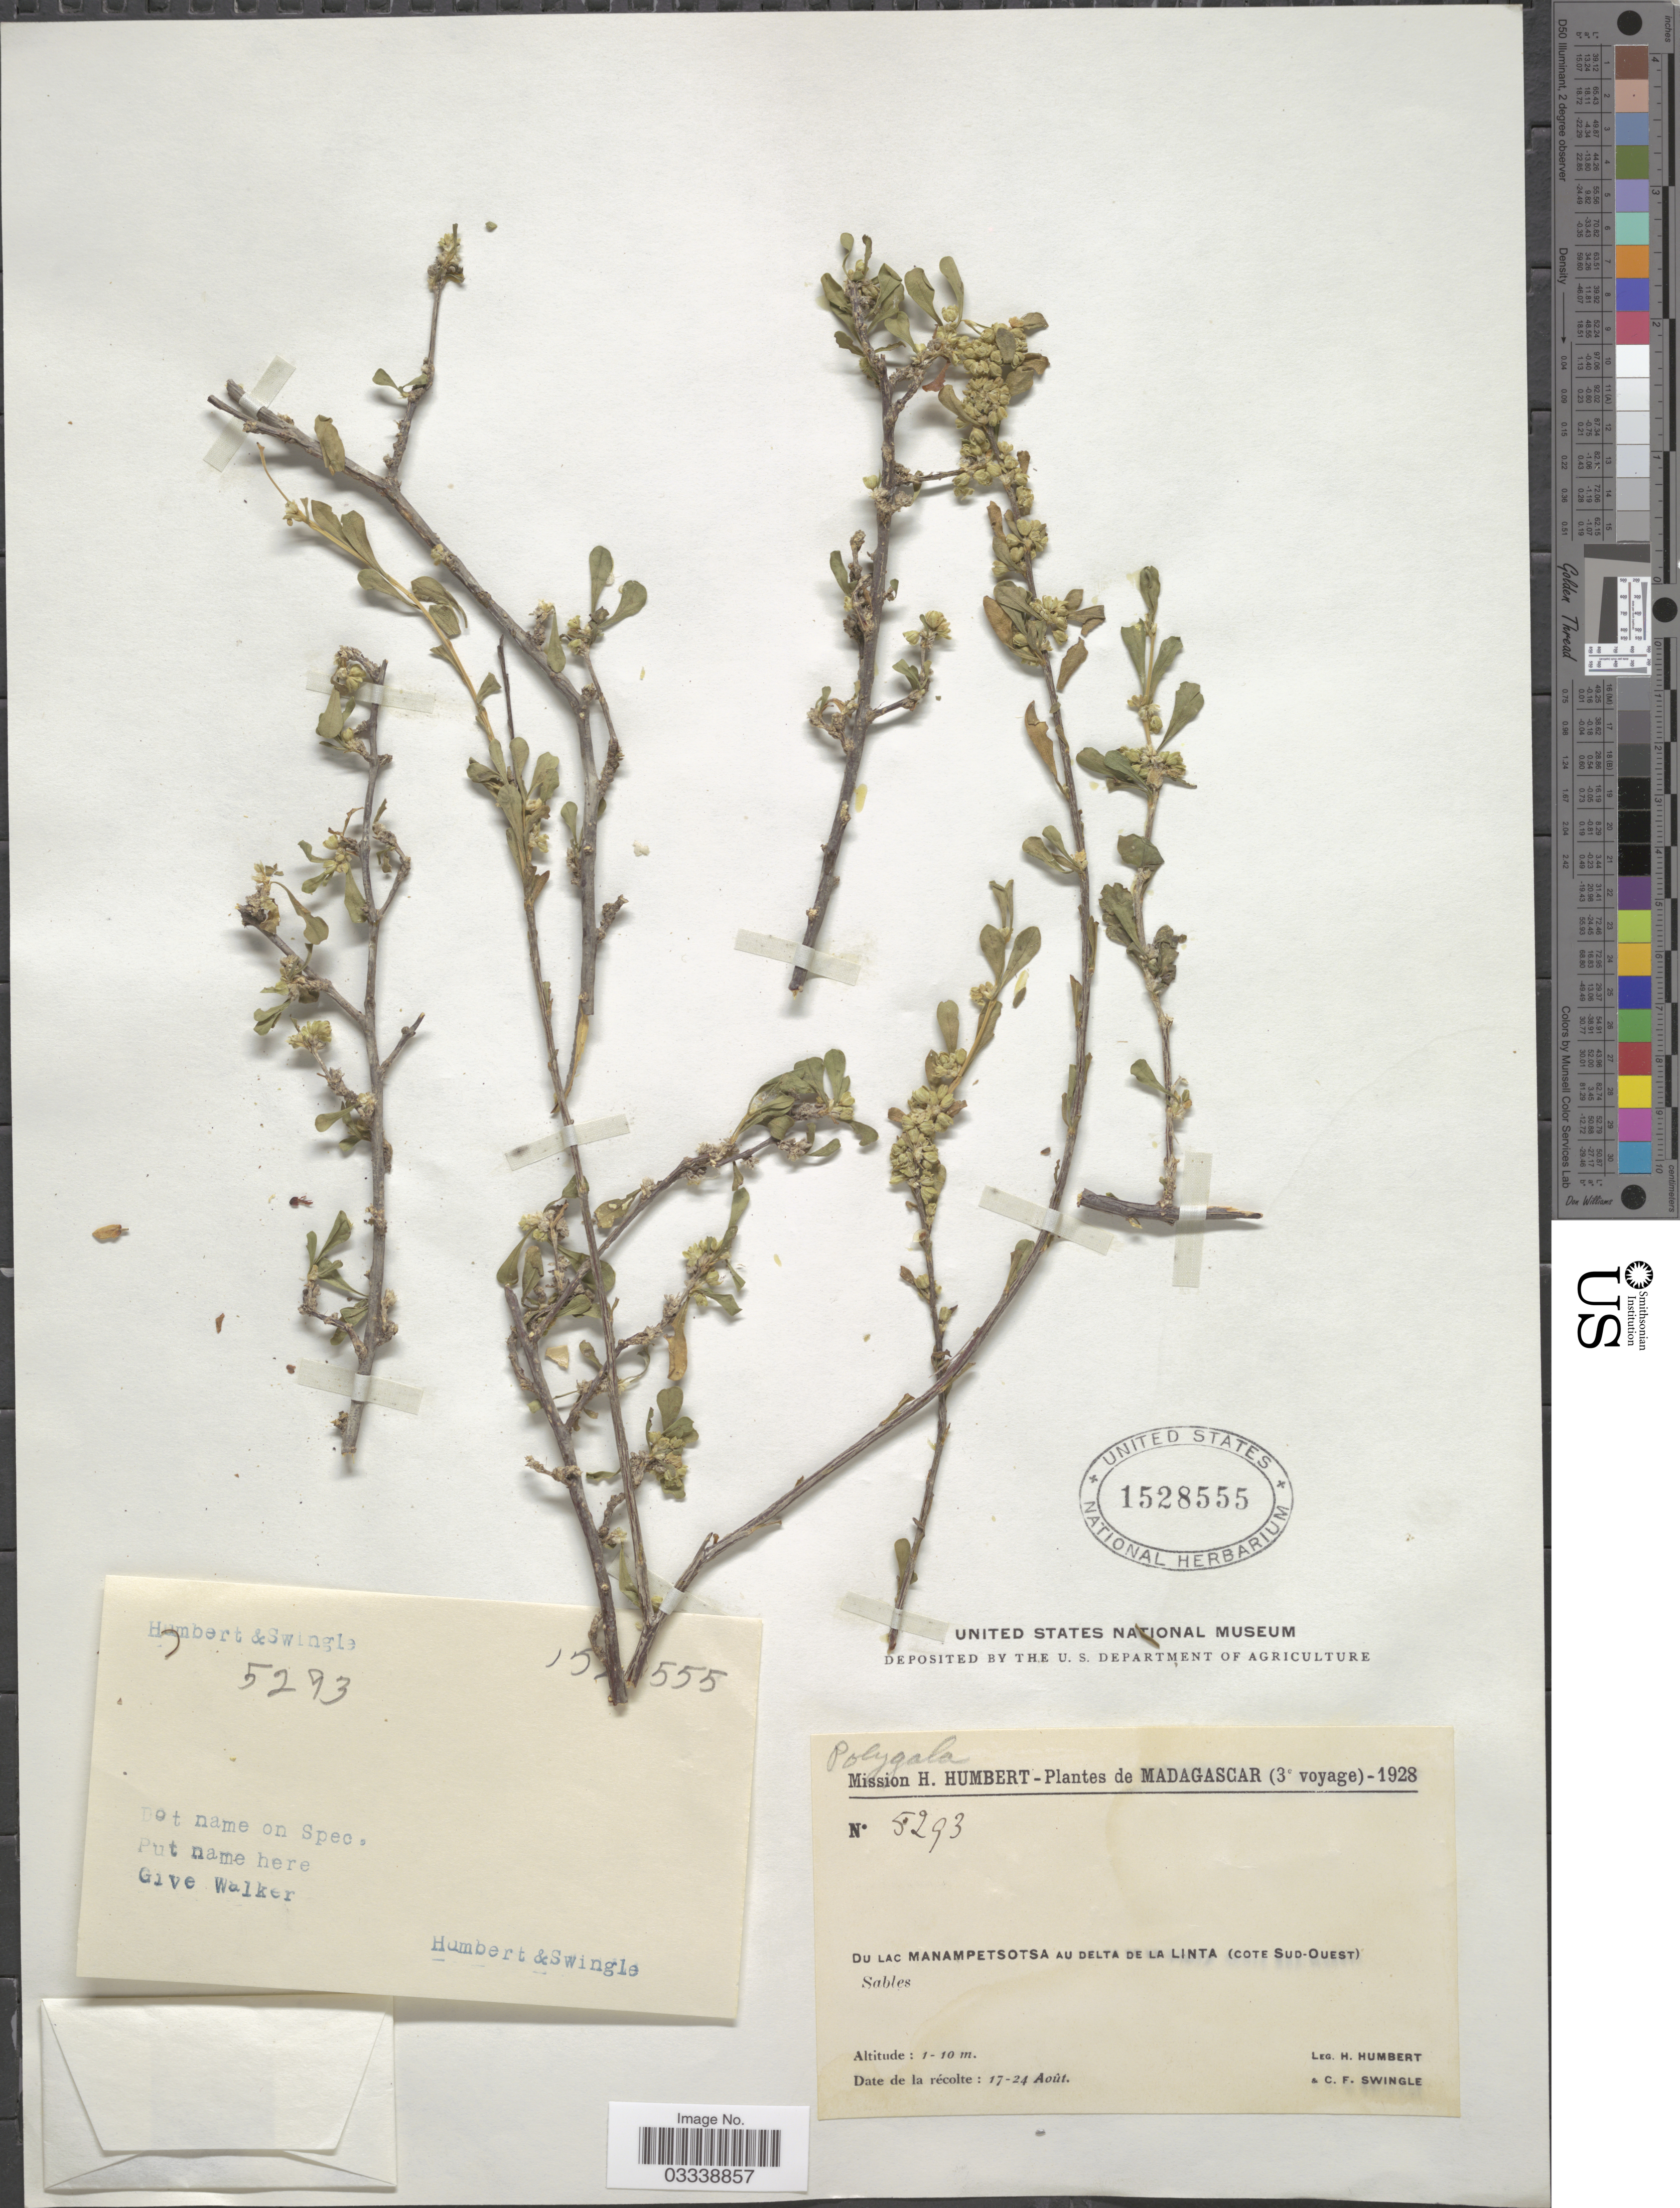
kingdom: Plantae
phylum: Tracheophyta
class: Magnoliopsida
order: Fabales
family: Polygalaceae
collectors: H. Humbert & C. Swingle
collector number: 5293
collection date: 1928-08-17/1928-08-24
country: Madagascar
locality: Du Lac Manampetsotsa au Delta de La Linta (Cote Sud-Ouest).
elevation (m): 1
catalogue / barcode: US 1528555